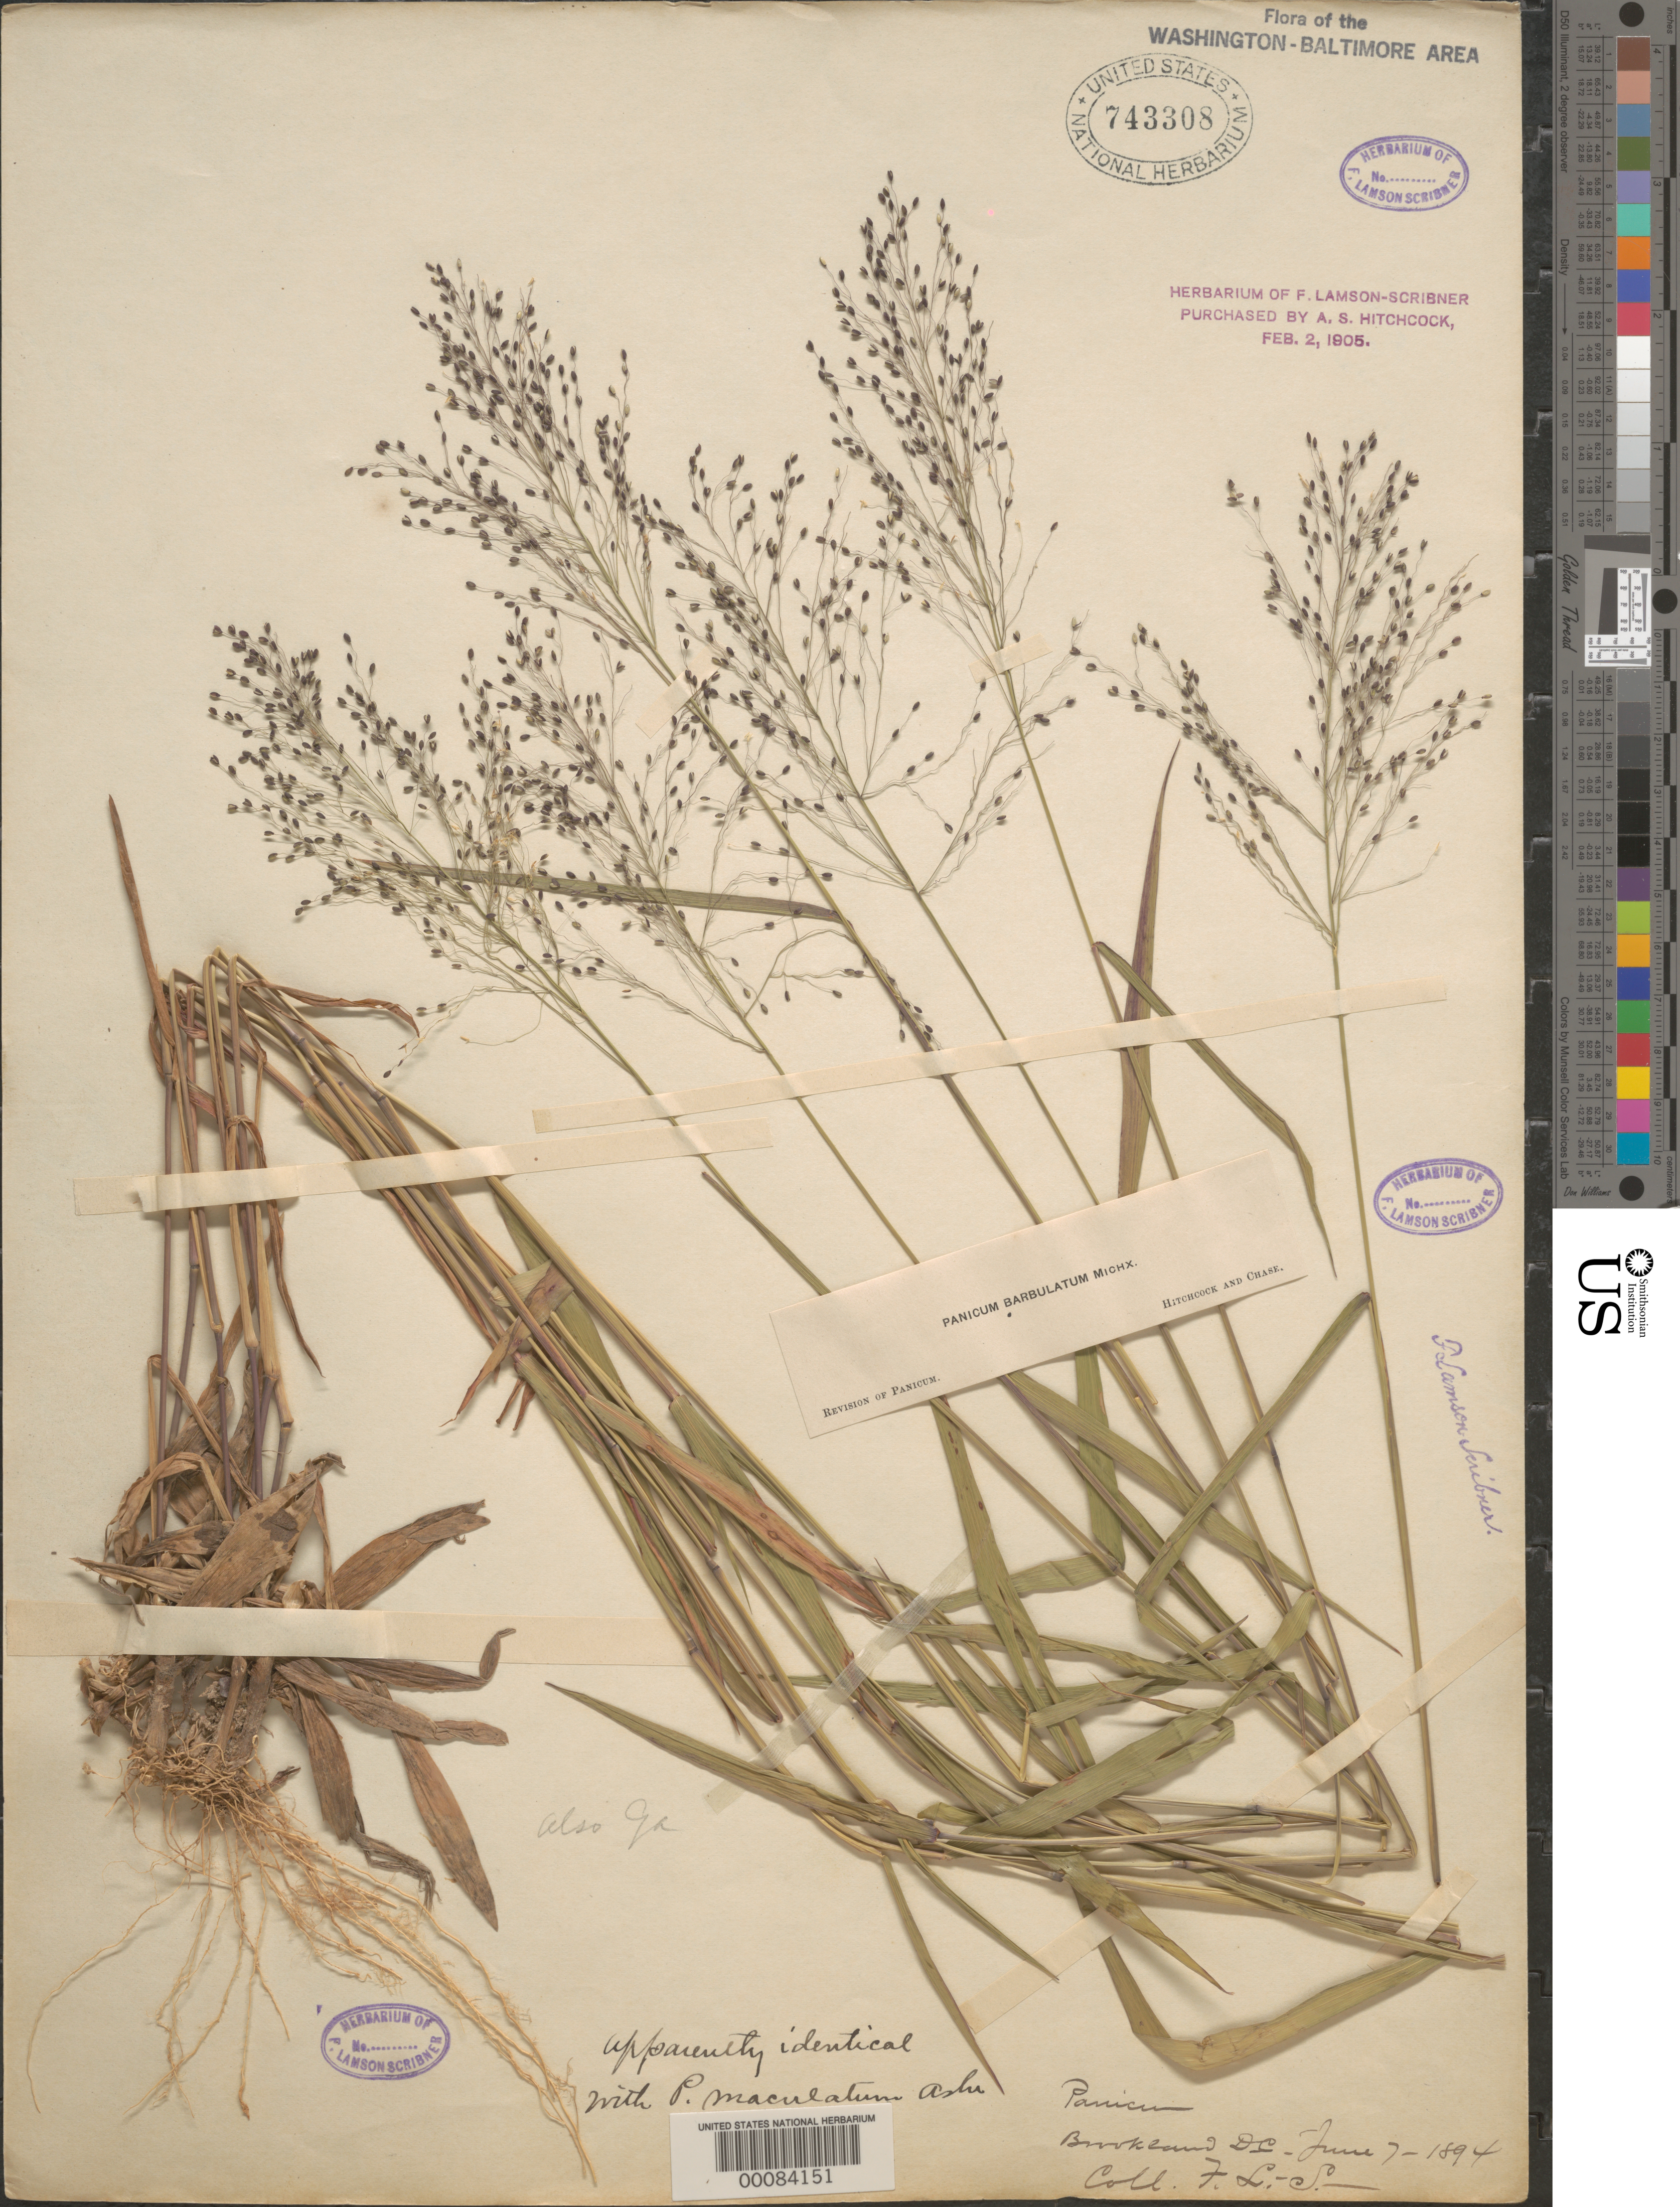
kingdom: Plantae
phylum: Tracheophyta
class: Liliopsida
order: Poales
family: Poaceae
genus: Dichanthelium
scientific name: Dichanthelium dichotomum var. dichotomum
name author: (L.) Gould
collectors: F. L. Scribner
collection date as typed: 07 Jun 1894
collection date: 1894-06-07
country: United States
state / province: District of Columbia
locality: Brookland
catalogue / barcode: US 743308